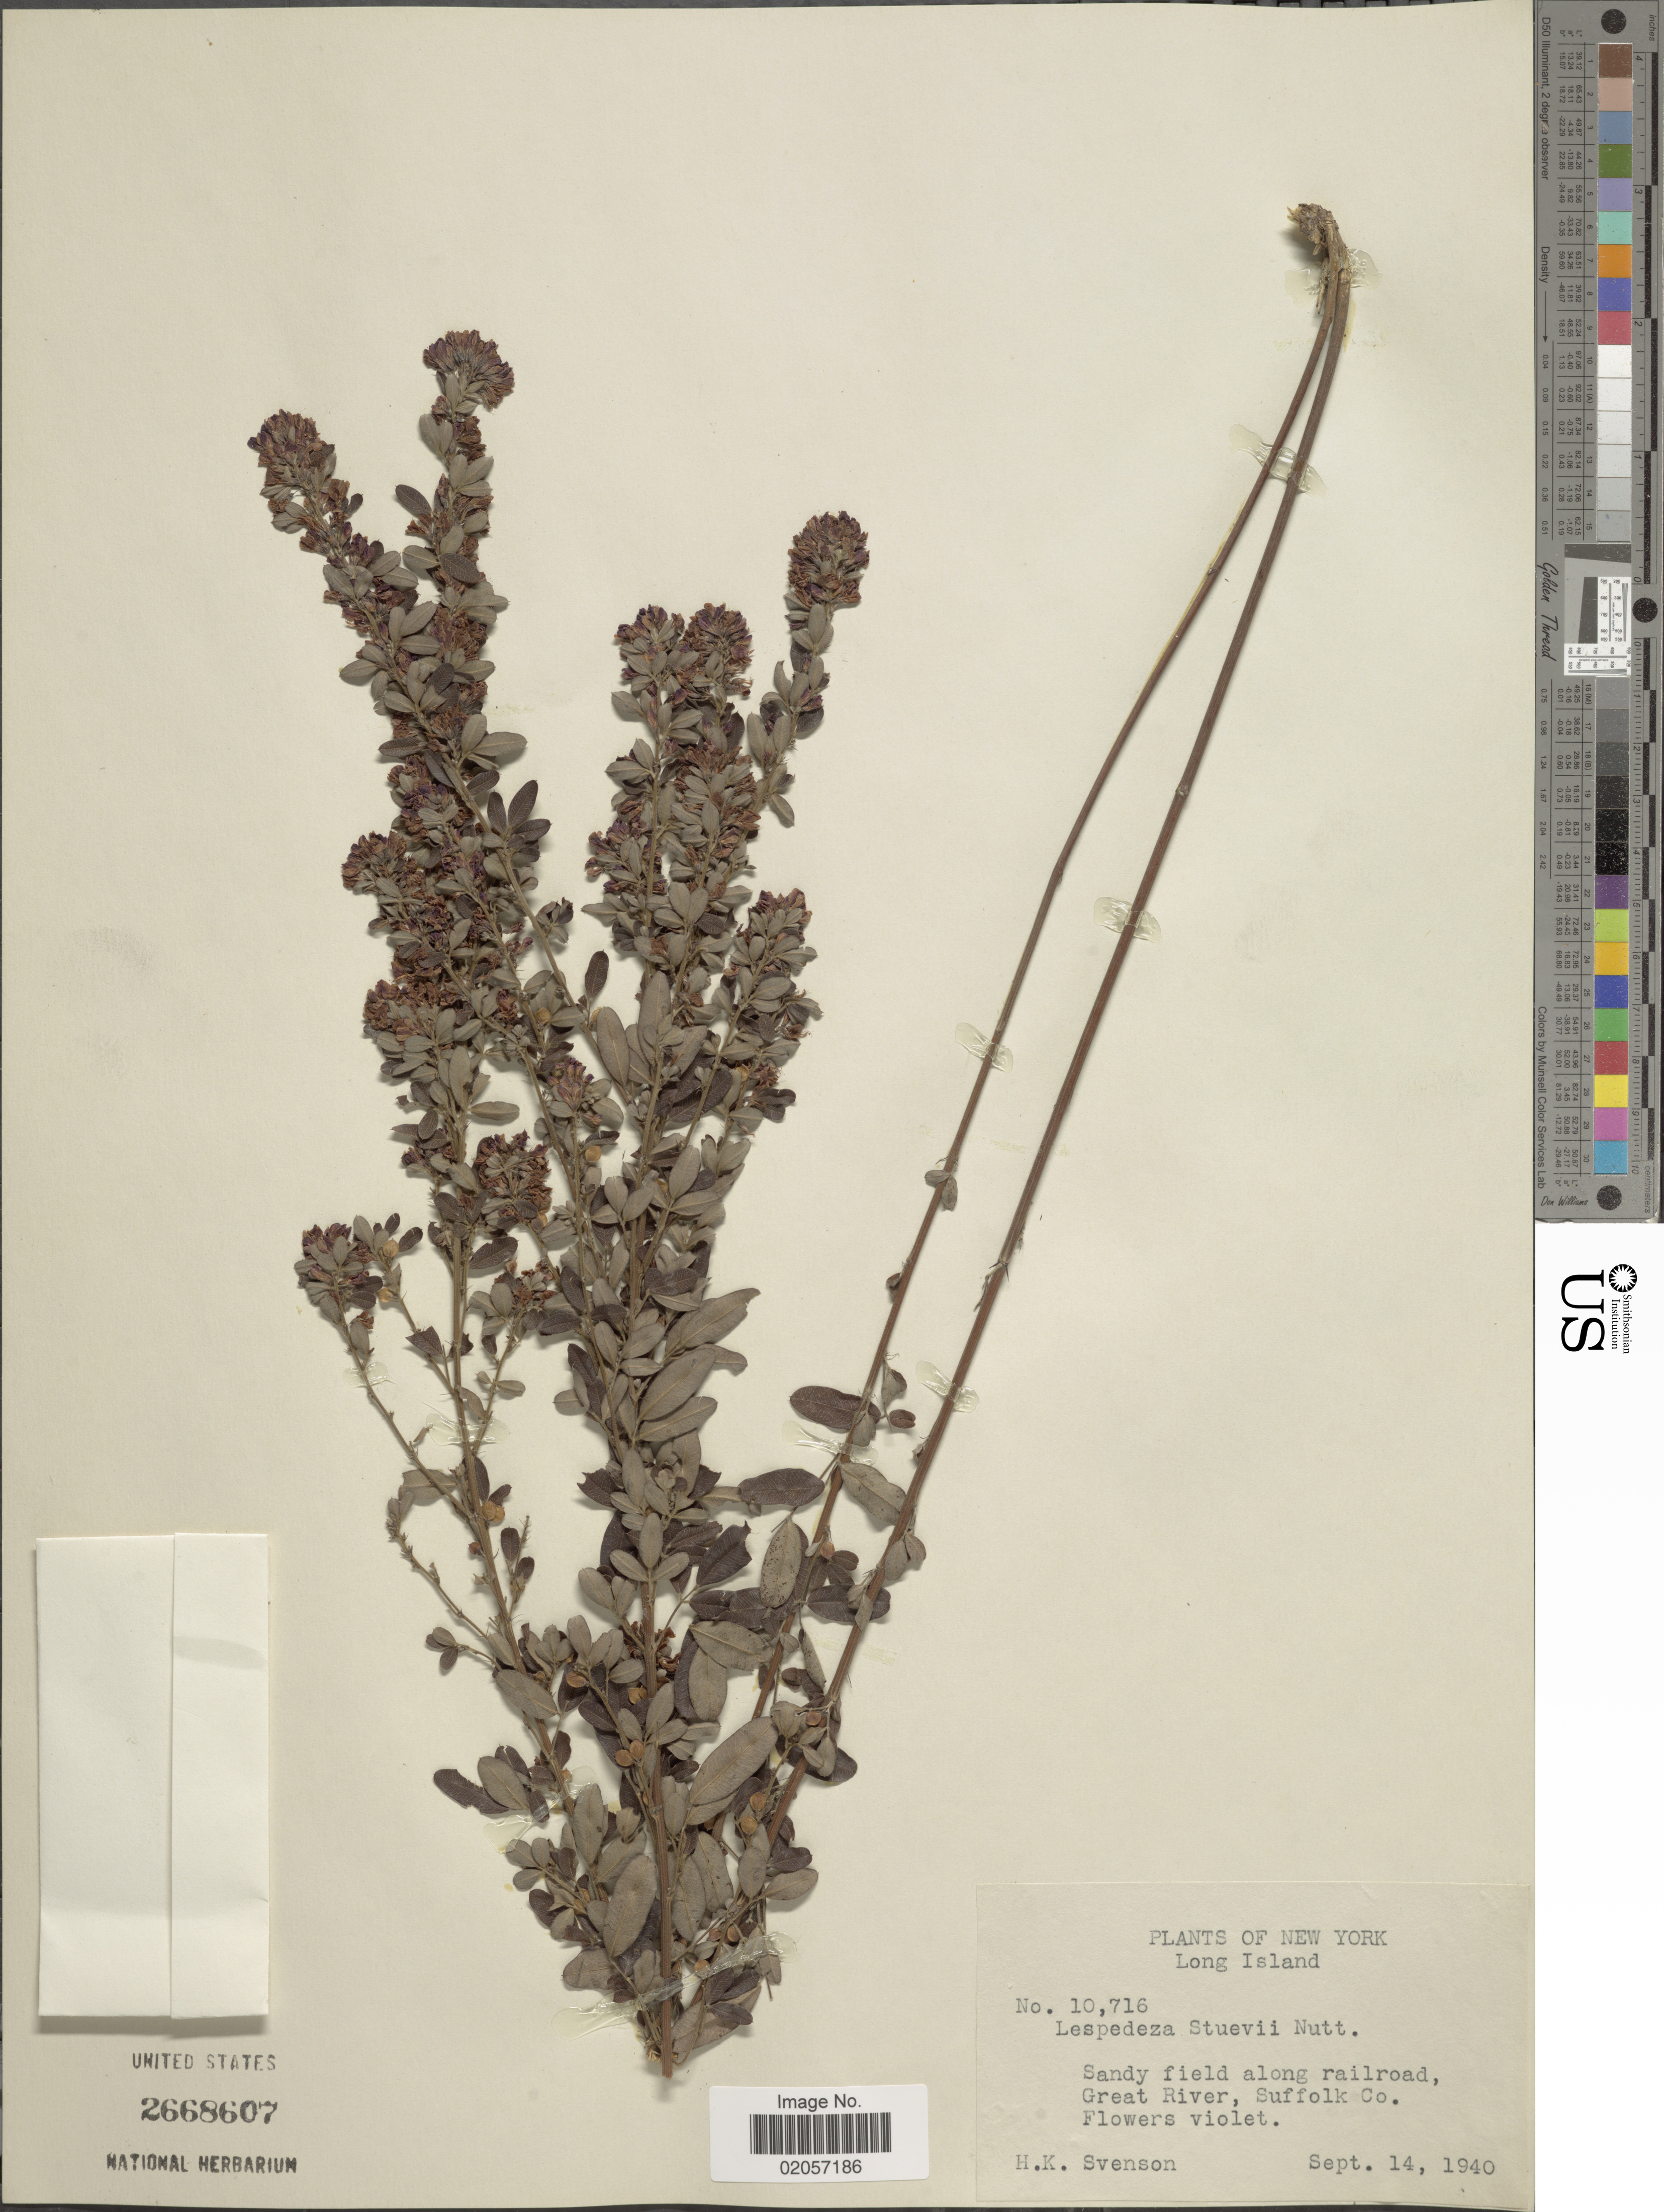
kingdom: Plantae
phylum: Tracheophyta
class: Magnoliopsida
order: Fabales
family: Fabaceae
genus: Lespedeza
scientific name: Lespedeza stuevei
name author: Nutt.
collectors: H. K. Svenson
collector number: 10716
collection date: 1940-09-14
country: United States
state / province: New York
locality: Long Island. Sandy field along railroad, Great River, Suffolk Co.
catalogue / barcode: US 2668607